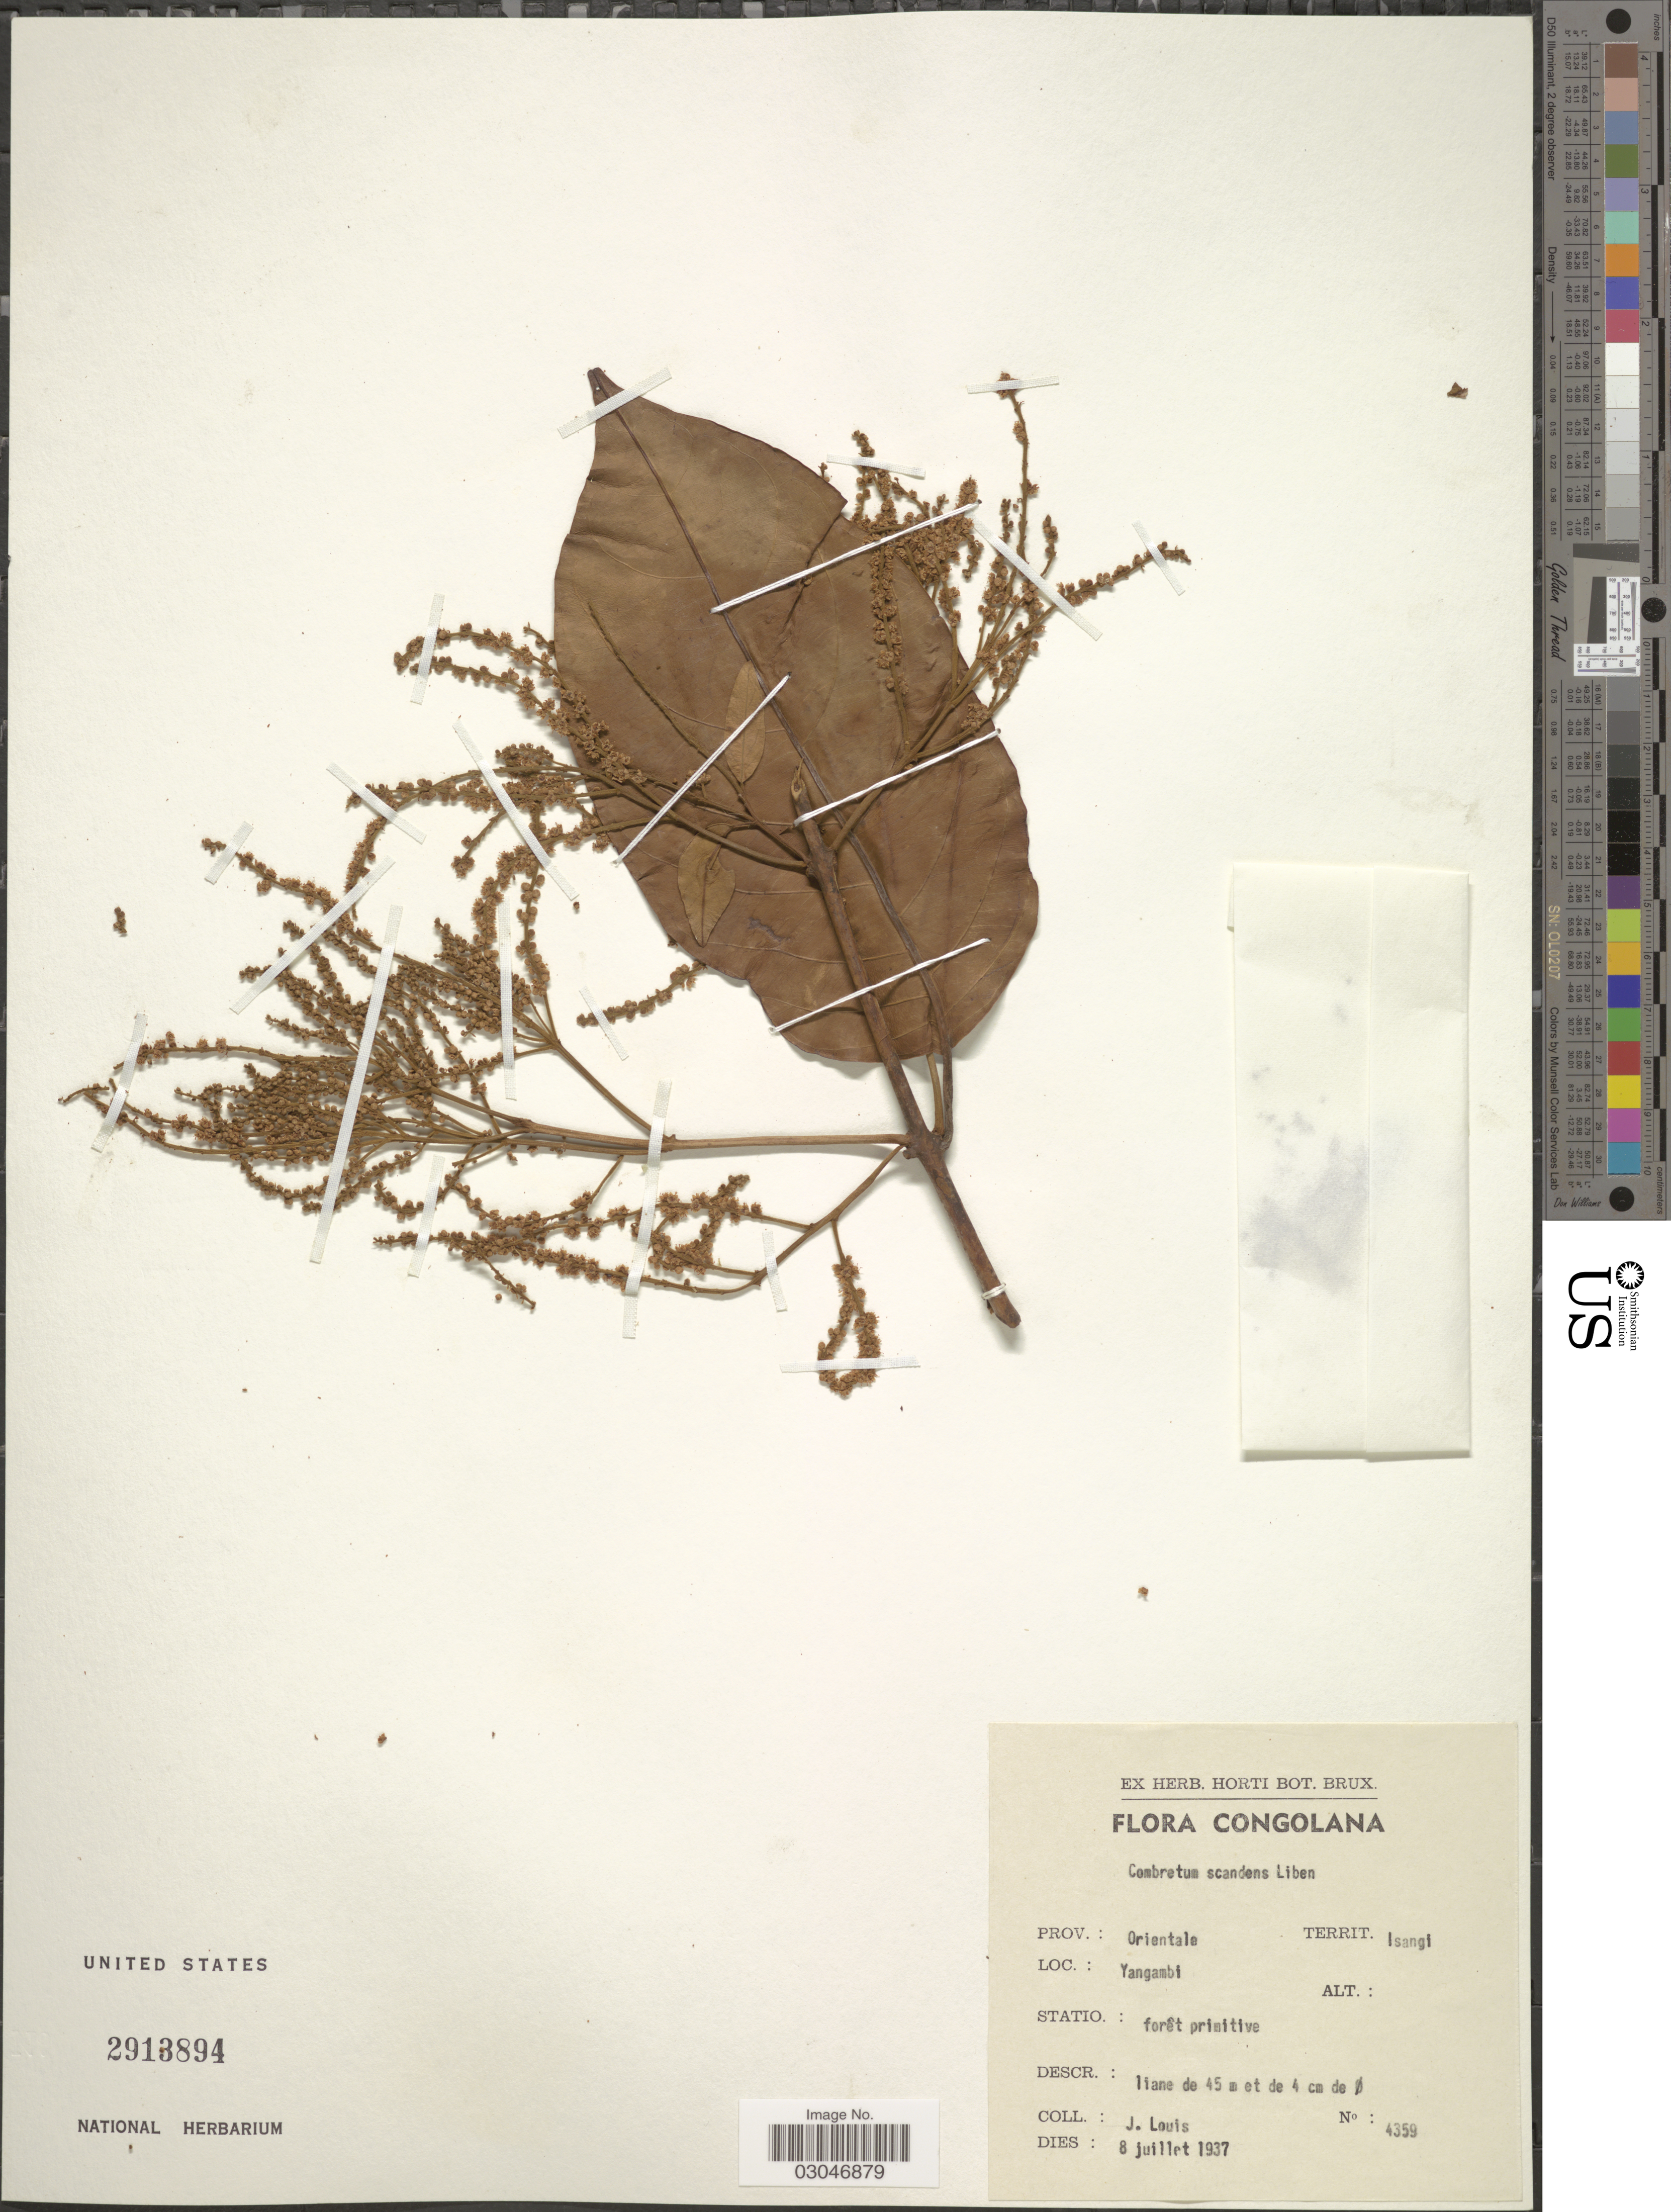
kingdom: Plantae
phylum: Tracheophyta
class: Magnoliopsida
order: Myrtales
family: Combretaceae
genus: Combretum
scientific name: Combretum scandens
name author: Liben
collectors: J. Louis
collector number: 4359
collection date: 1937-07-08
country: Congo, Democratic Republic of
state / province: Tshopo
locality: Congolana, Prov. Orientale, Territ.: Isangi, Yangambi.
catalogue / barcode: US 2913894